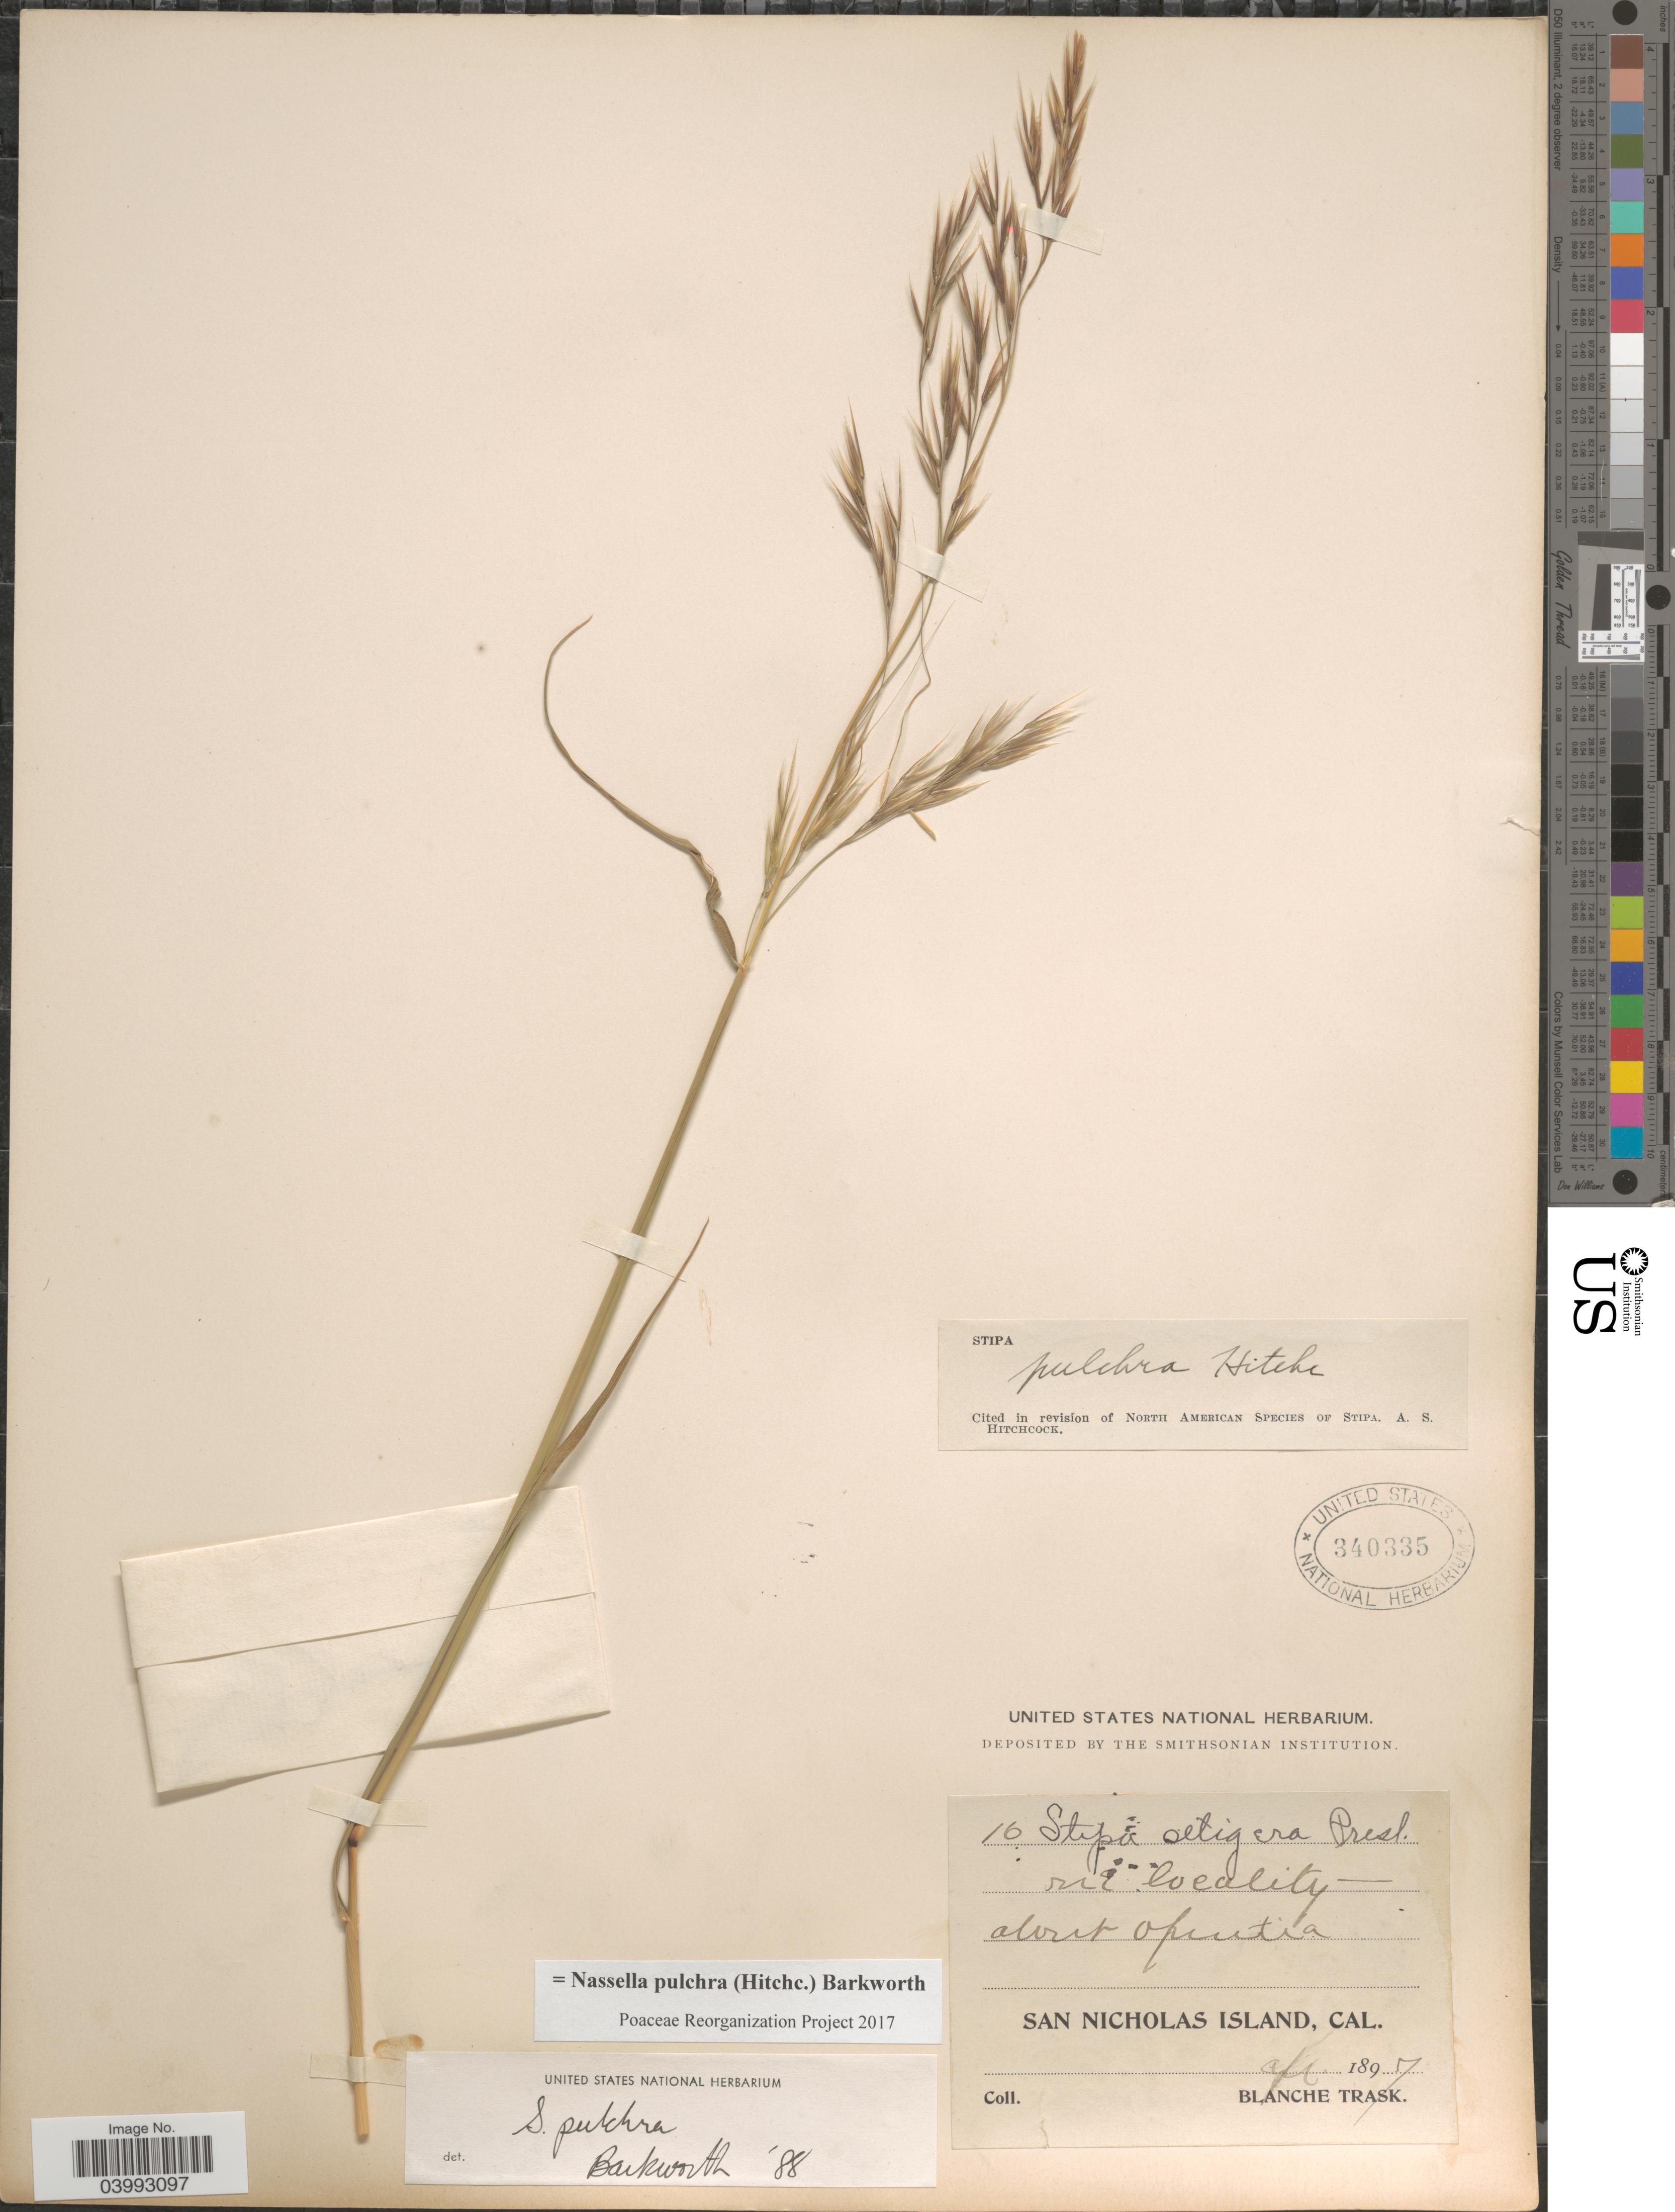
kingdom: Plantae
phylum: Tracheophyta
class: Liliopsida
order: Poales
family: Poaceae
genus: Nassella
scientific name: Nassella pulchra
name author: (Hitchc.) Barkworth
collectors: B. Trask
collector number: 16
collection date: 1897-04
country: United States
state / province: California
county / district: Ventura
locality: San Nicholas Island.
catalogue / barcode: US 340335